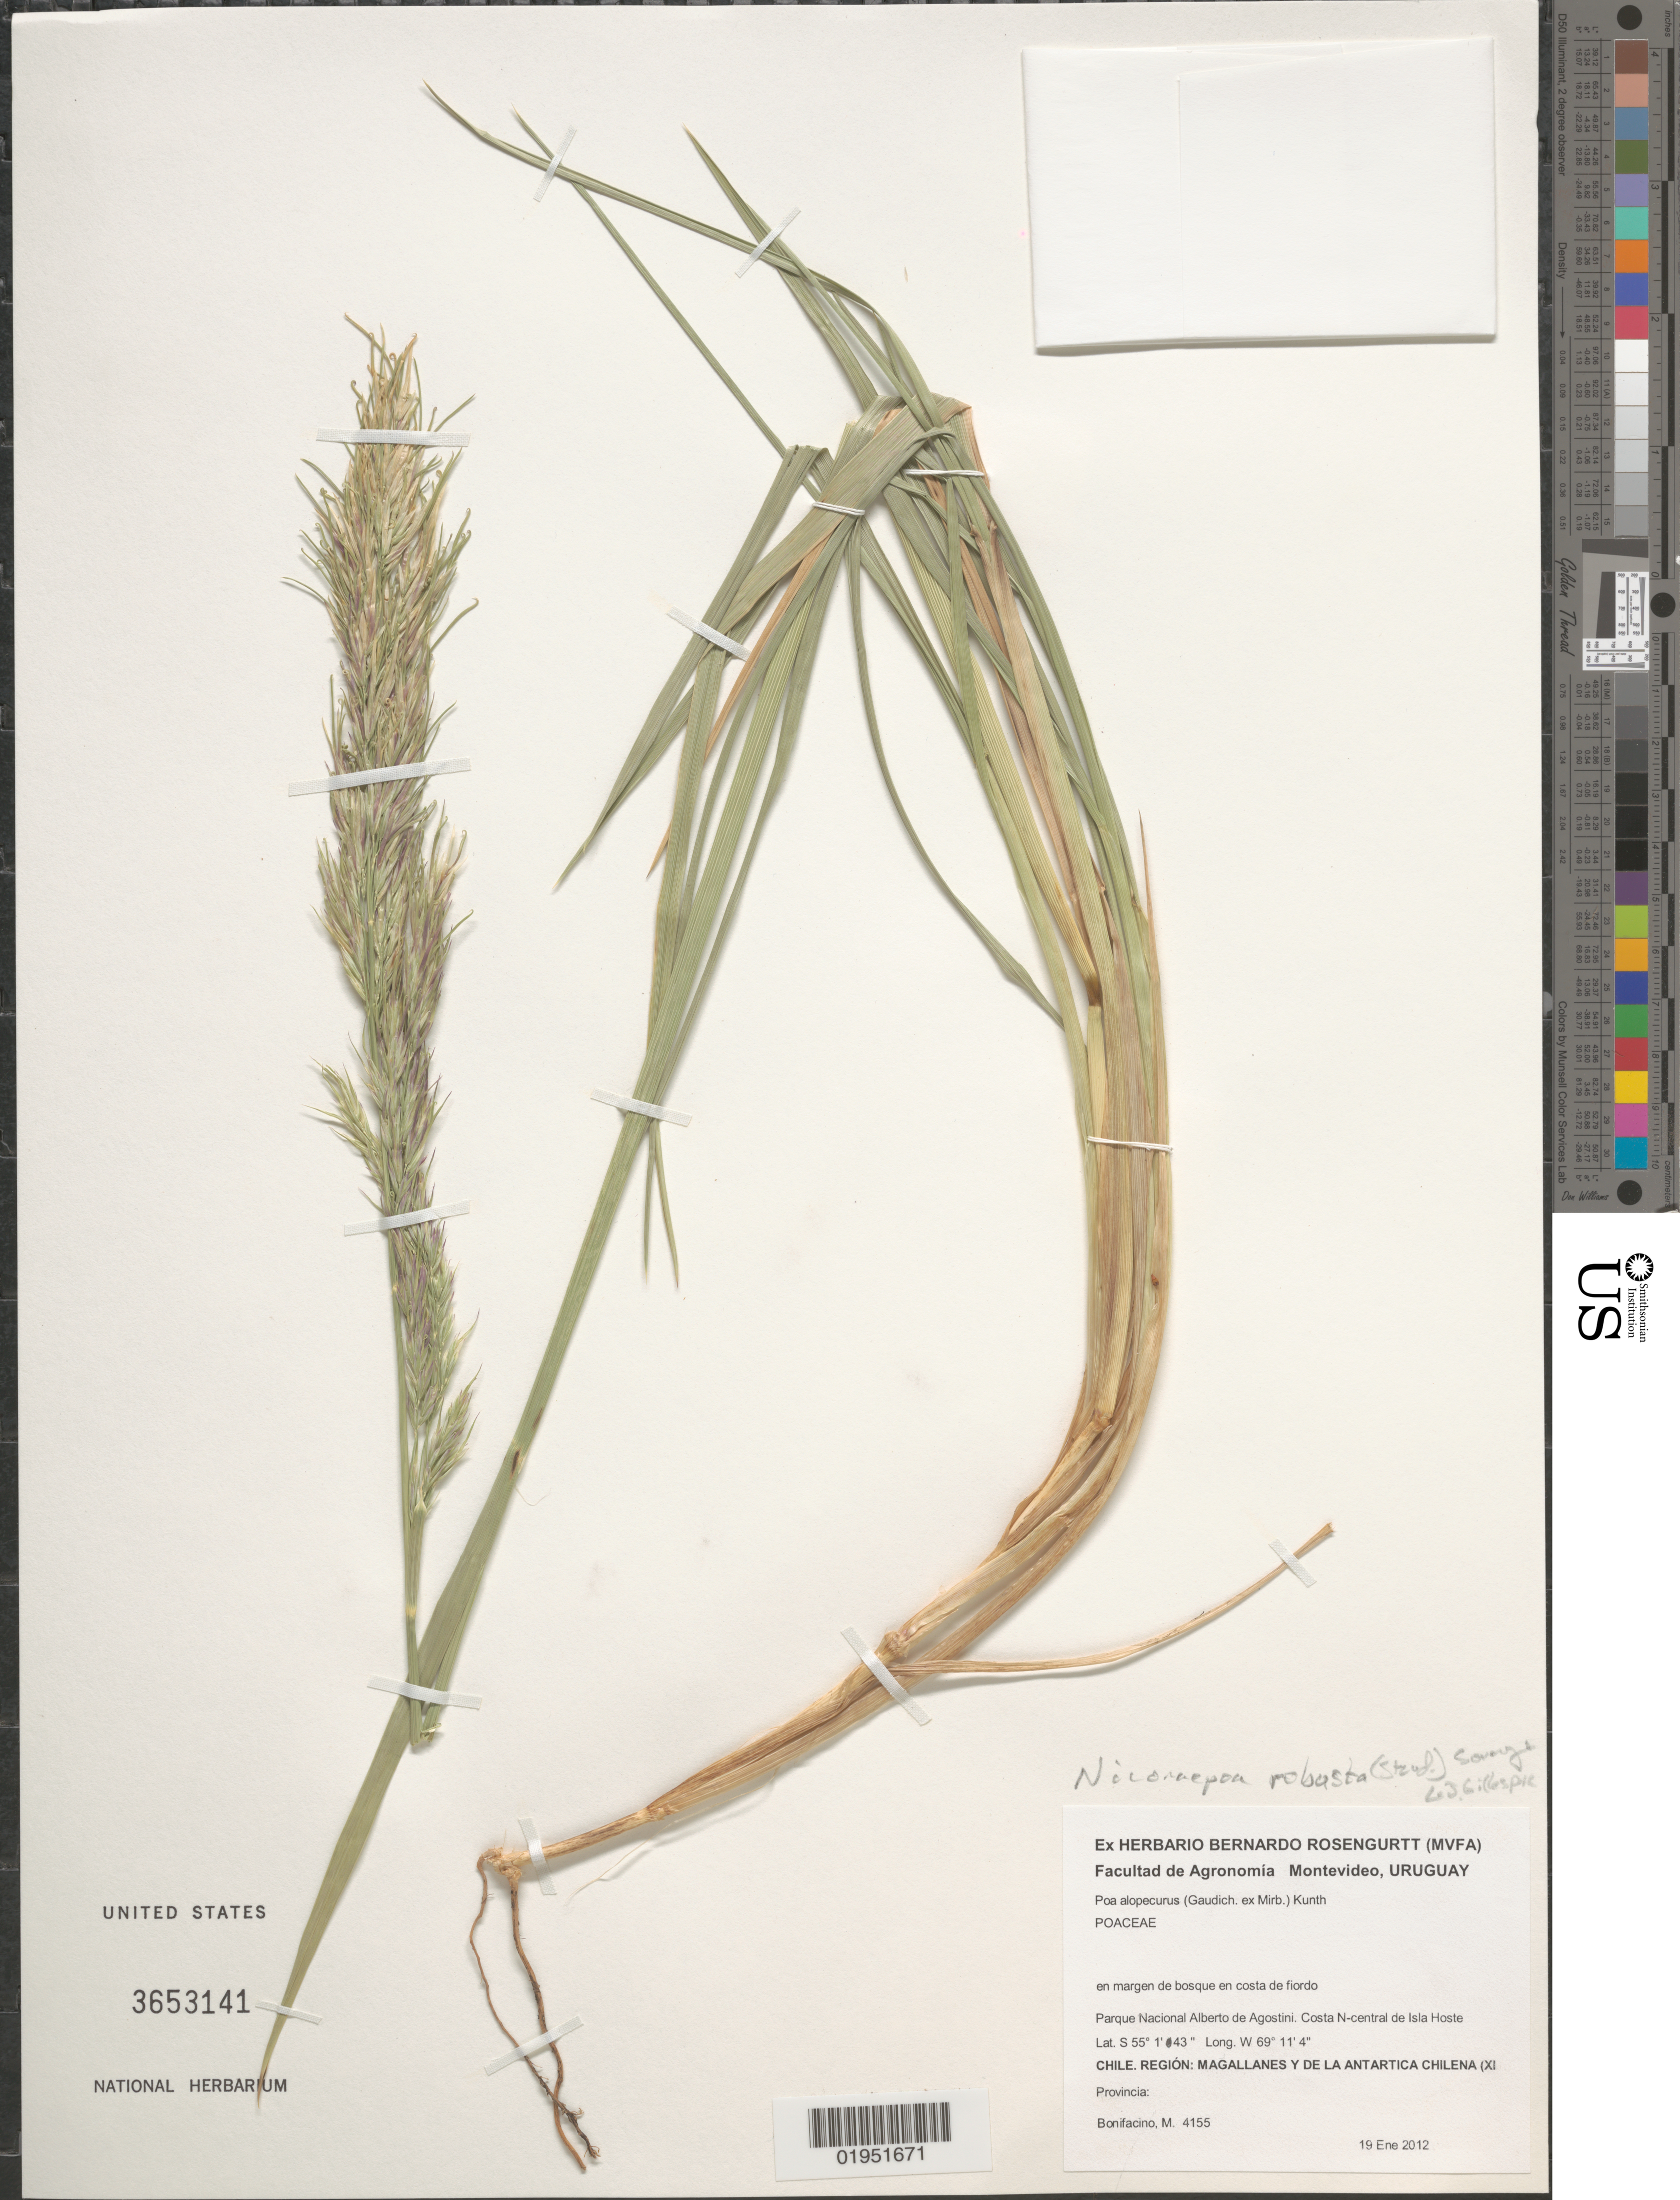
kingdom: Plantae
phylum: Tracheophyta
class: Liliopsida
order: Poales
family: Poaceae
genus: Nicoraepoa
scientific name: Nicoraepoa robusta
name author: (Steud.) Soreng & L.J. Gillespie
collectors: M. Bonifacino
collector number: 4155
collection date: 2012-01-19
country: Chile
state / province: Magallanes y de la Antártica Chilena (XII)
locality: Parque Nacional Alberto de Agostini, Costa N-central de Isla Hoste.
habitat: En margen de bosque en costa de fiordo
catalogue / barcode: US 3653141